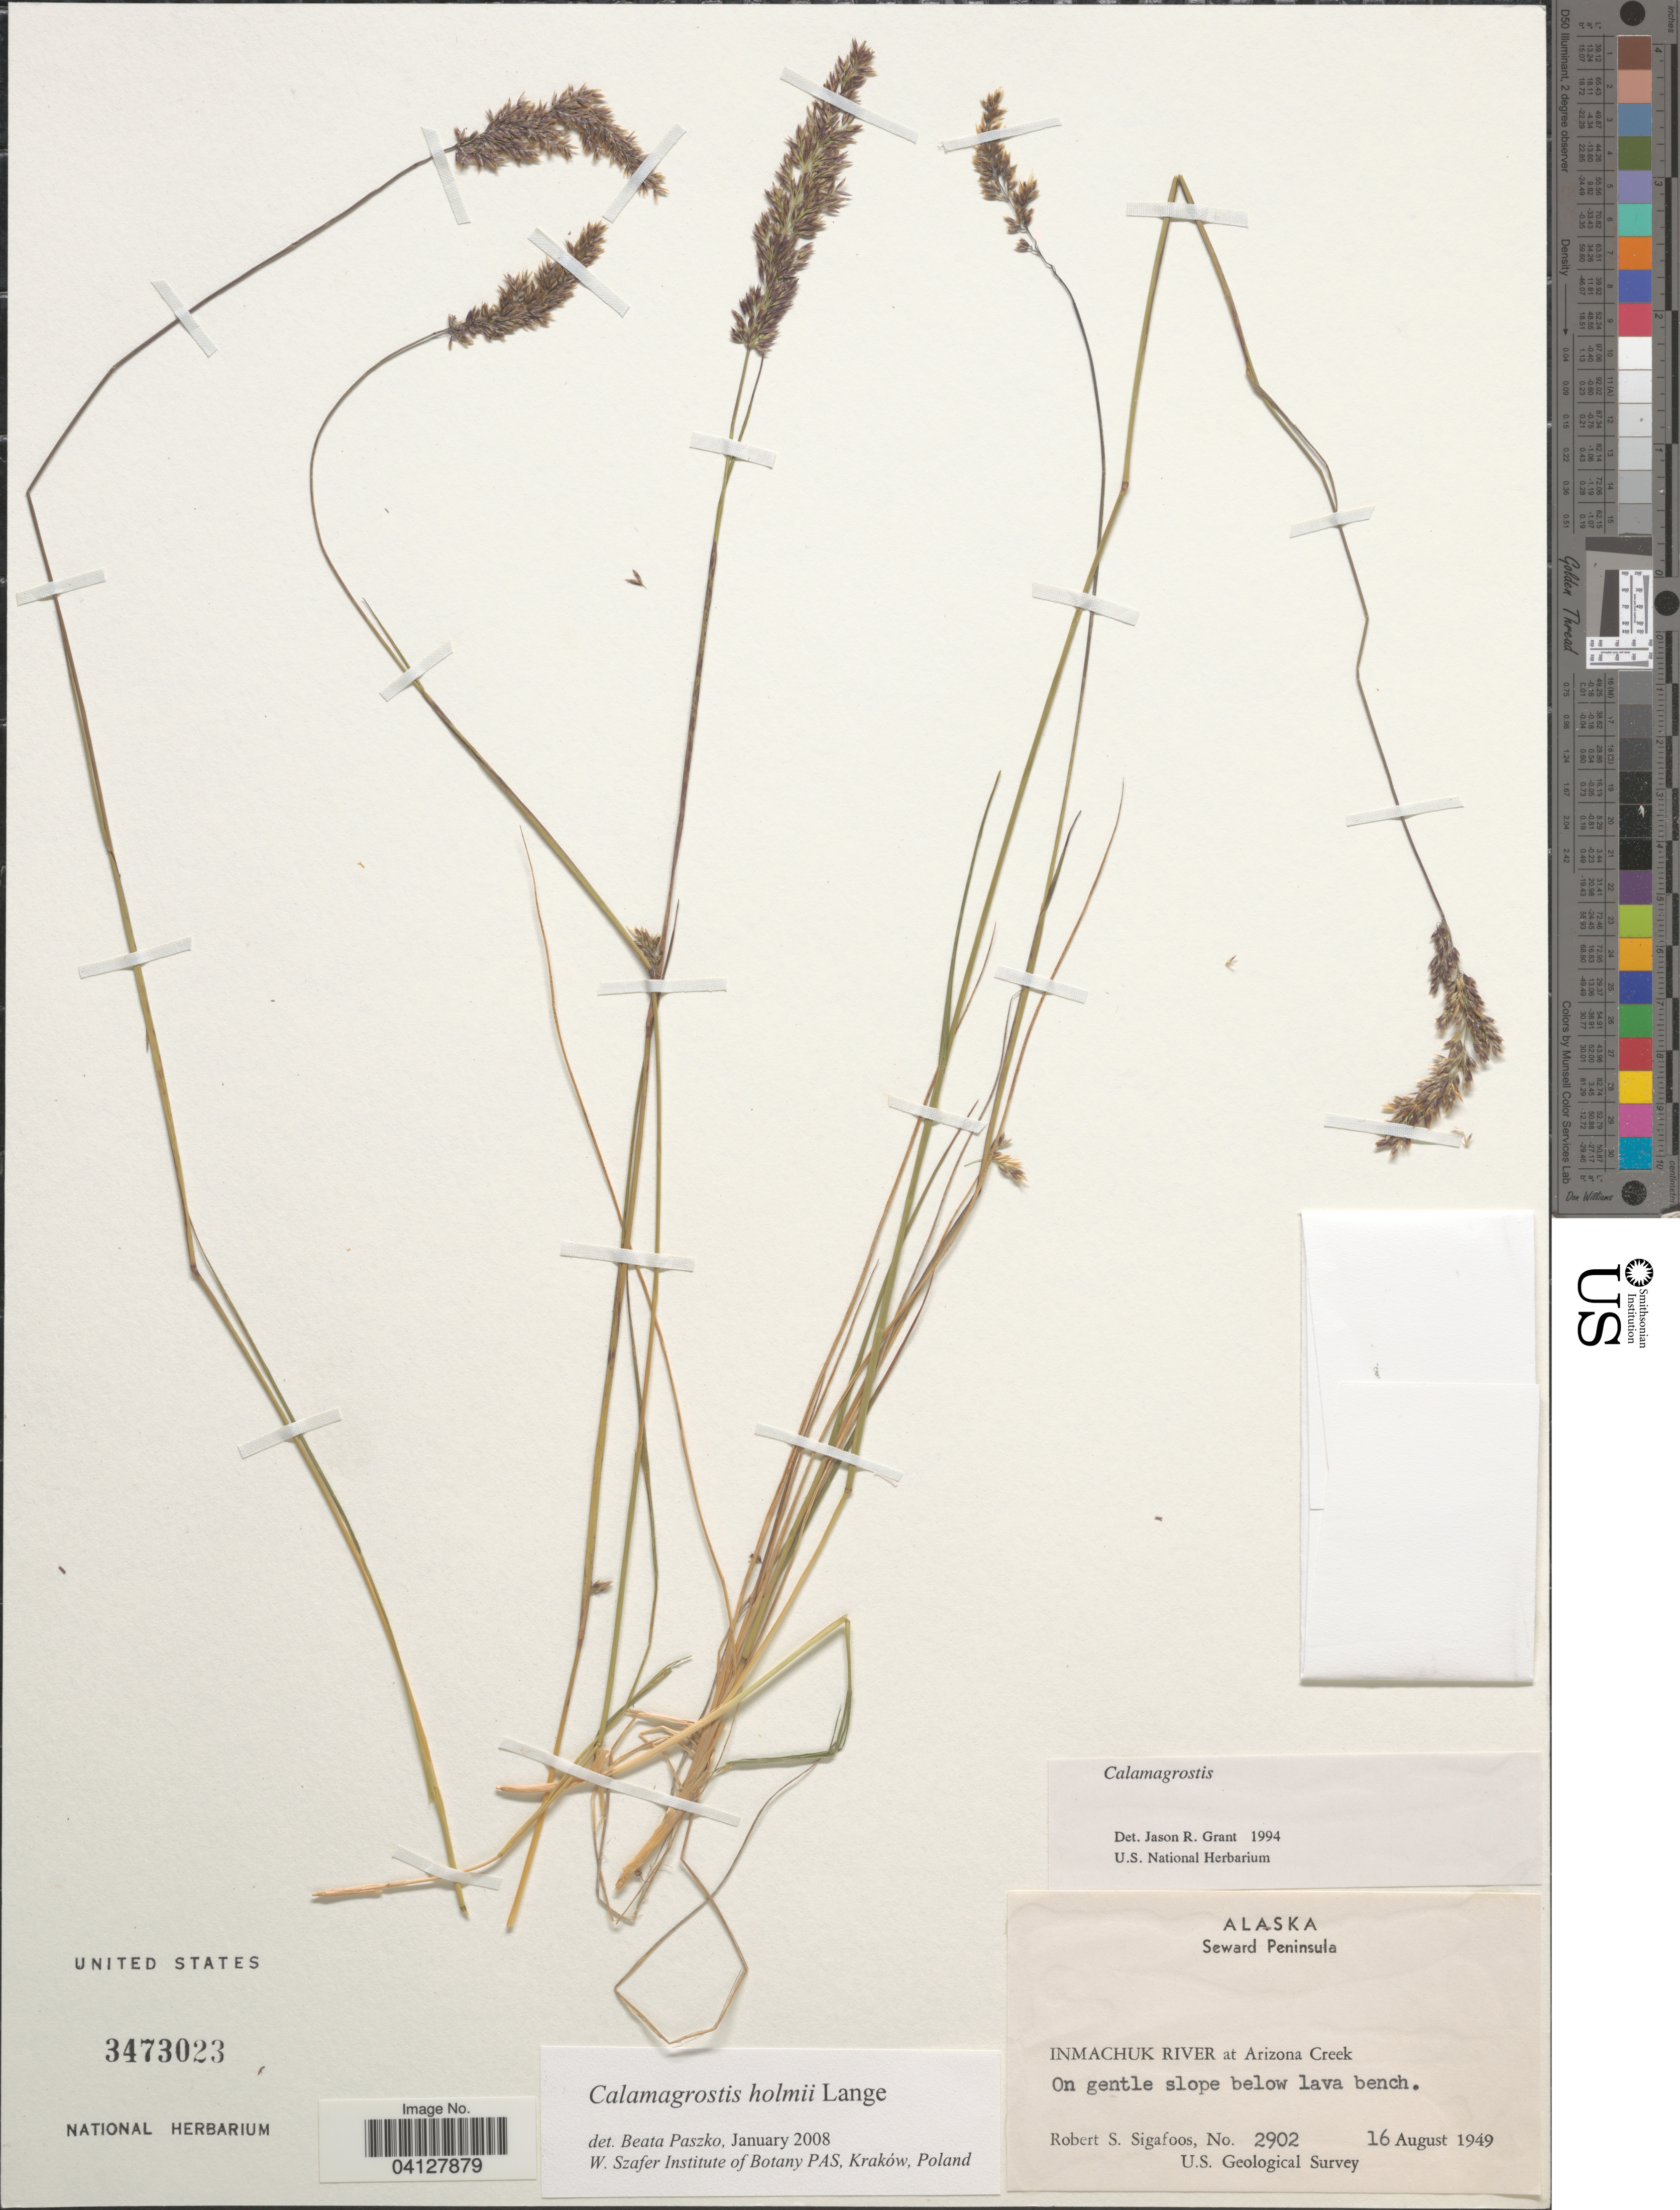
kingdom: Plantae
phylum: Tracheophyta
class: Liliopsida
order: Poales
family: Poaceae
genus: Calamagrostis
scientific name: Calamagrostis holmii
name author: A.E. Lange in Holm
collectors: R. Sigafoos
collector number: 2902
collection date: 1949-08-16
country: United States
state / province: Alaska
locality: Seward Peninsula. Inmachuk River at Arizona Creek. On gentle slope below lava bench. U.S. Geological Survey.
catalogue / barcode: US 3473023